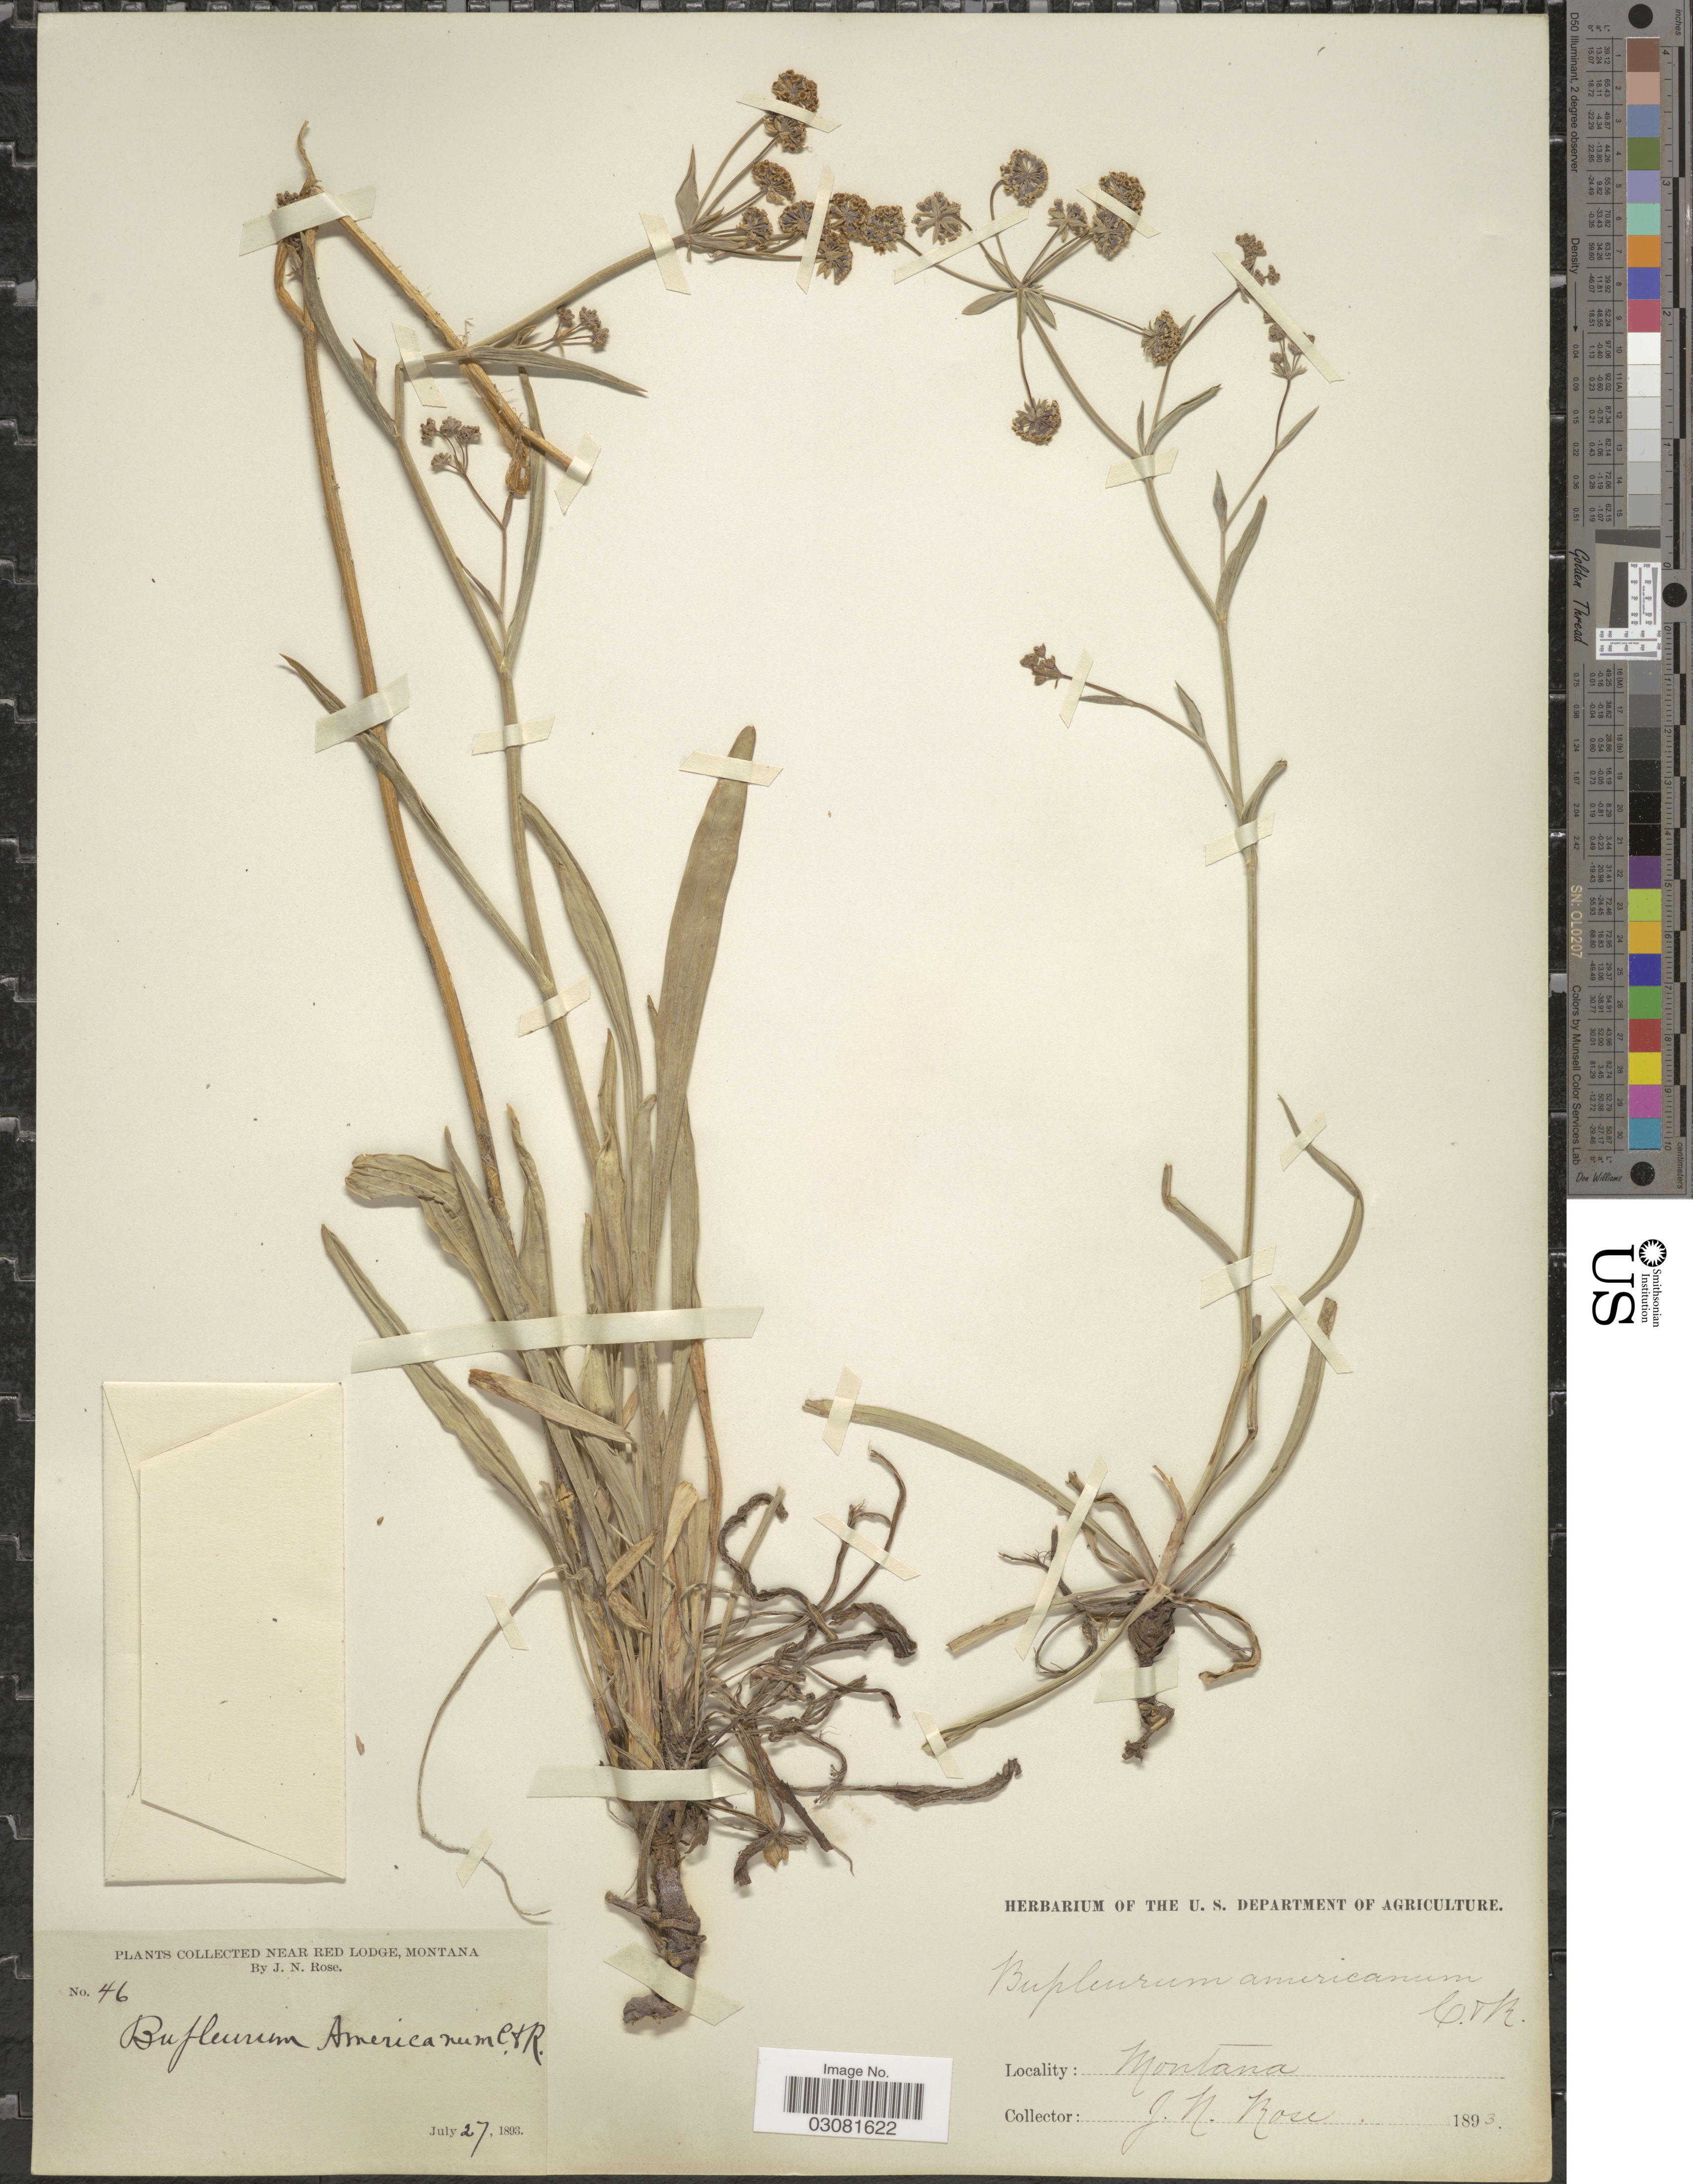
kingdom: Plantae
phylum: Tracheophyta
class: Magnoliopsida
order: Apiales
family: Apiaceae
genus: Bupleurum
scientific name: Bupleurum americanum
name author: J.M. Coult. & Rose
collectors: J. N. Rose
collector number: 46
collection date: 1893-07-27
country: United States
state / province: Montana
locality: Near Red Lodge.